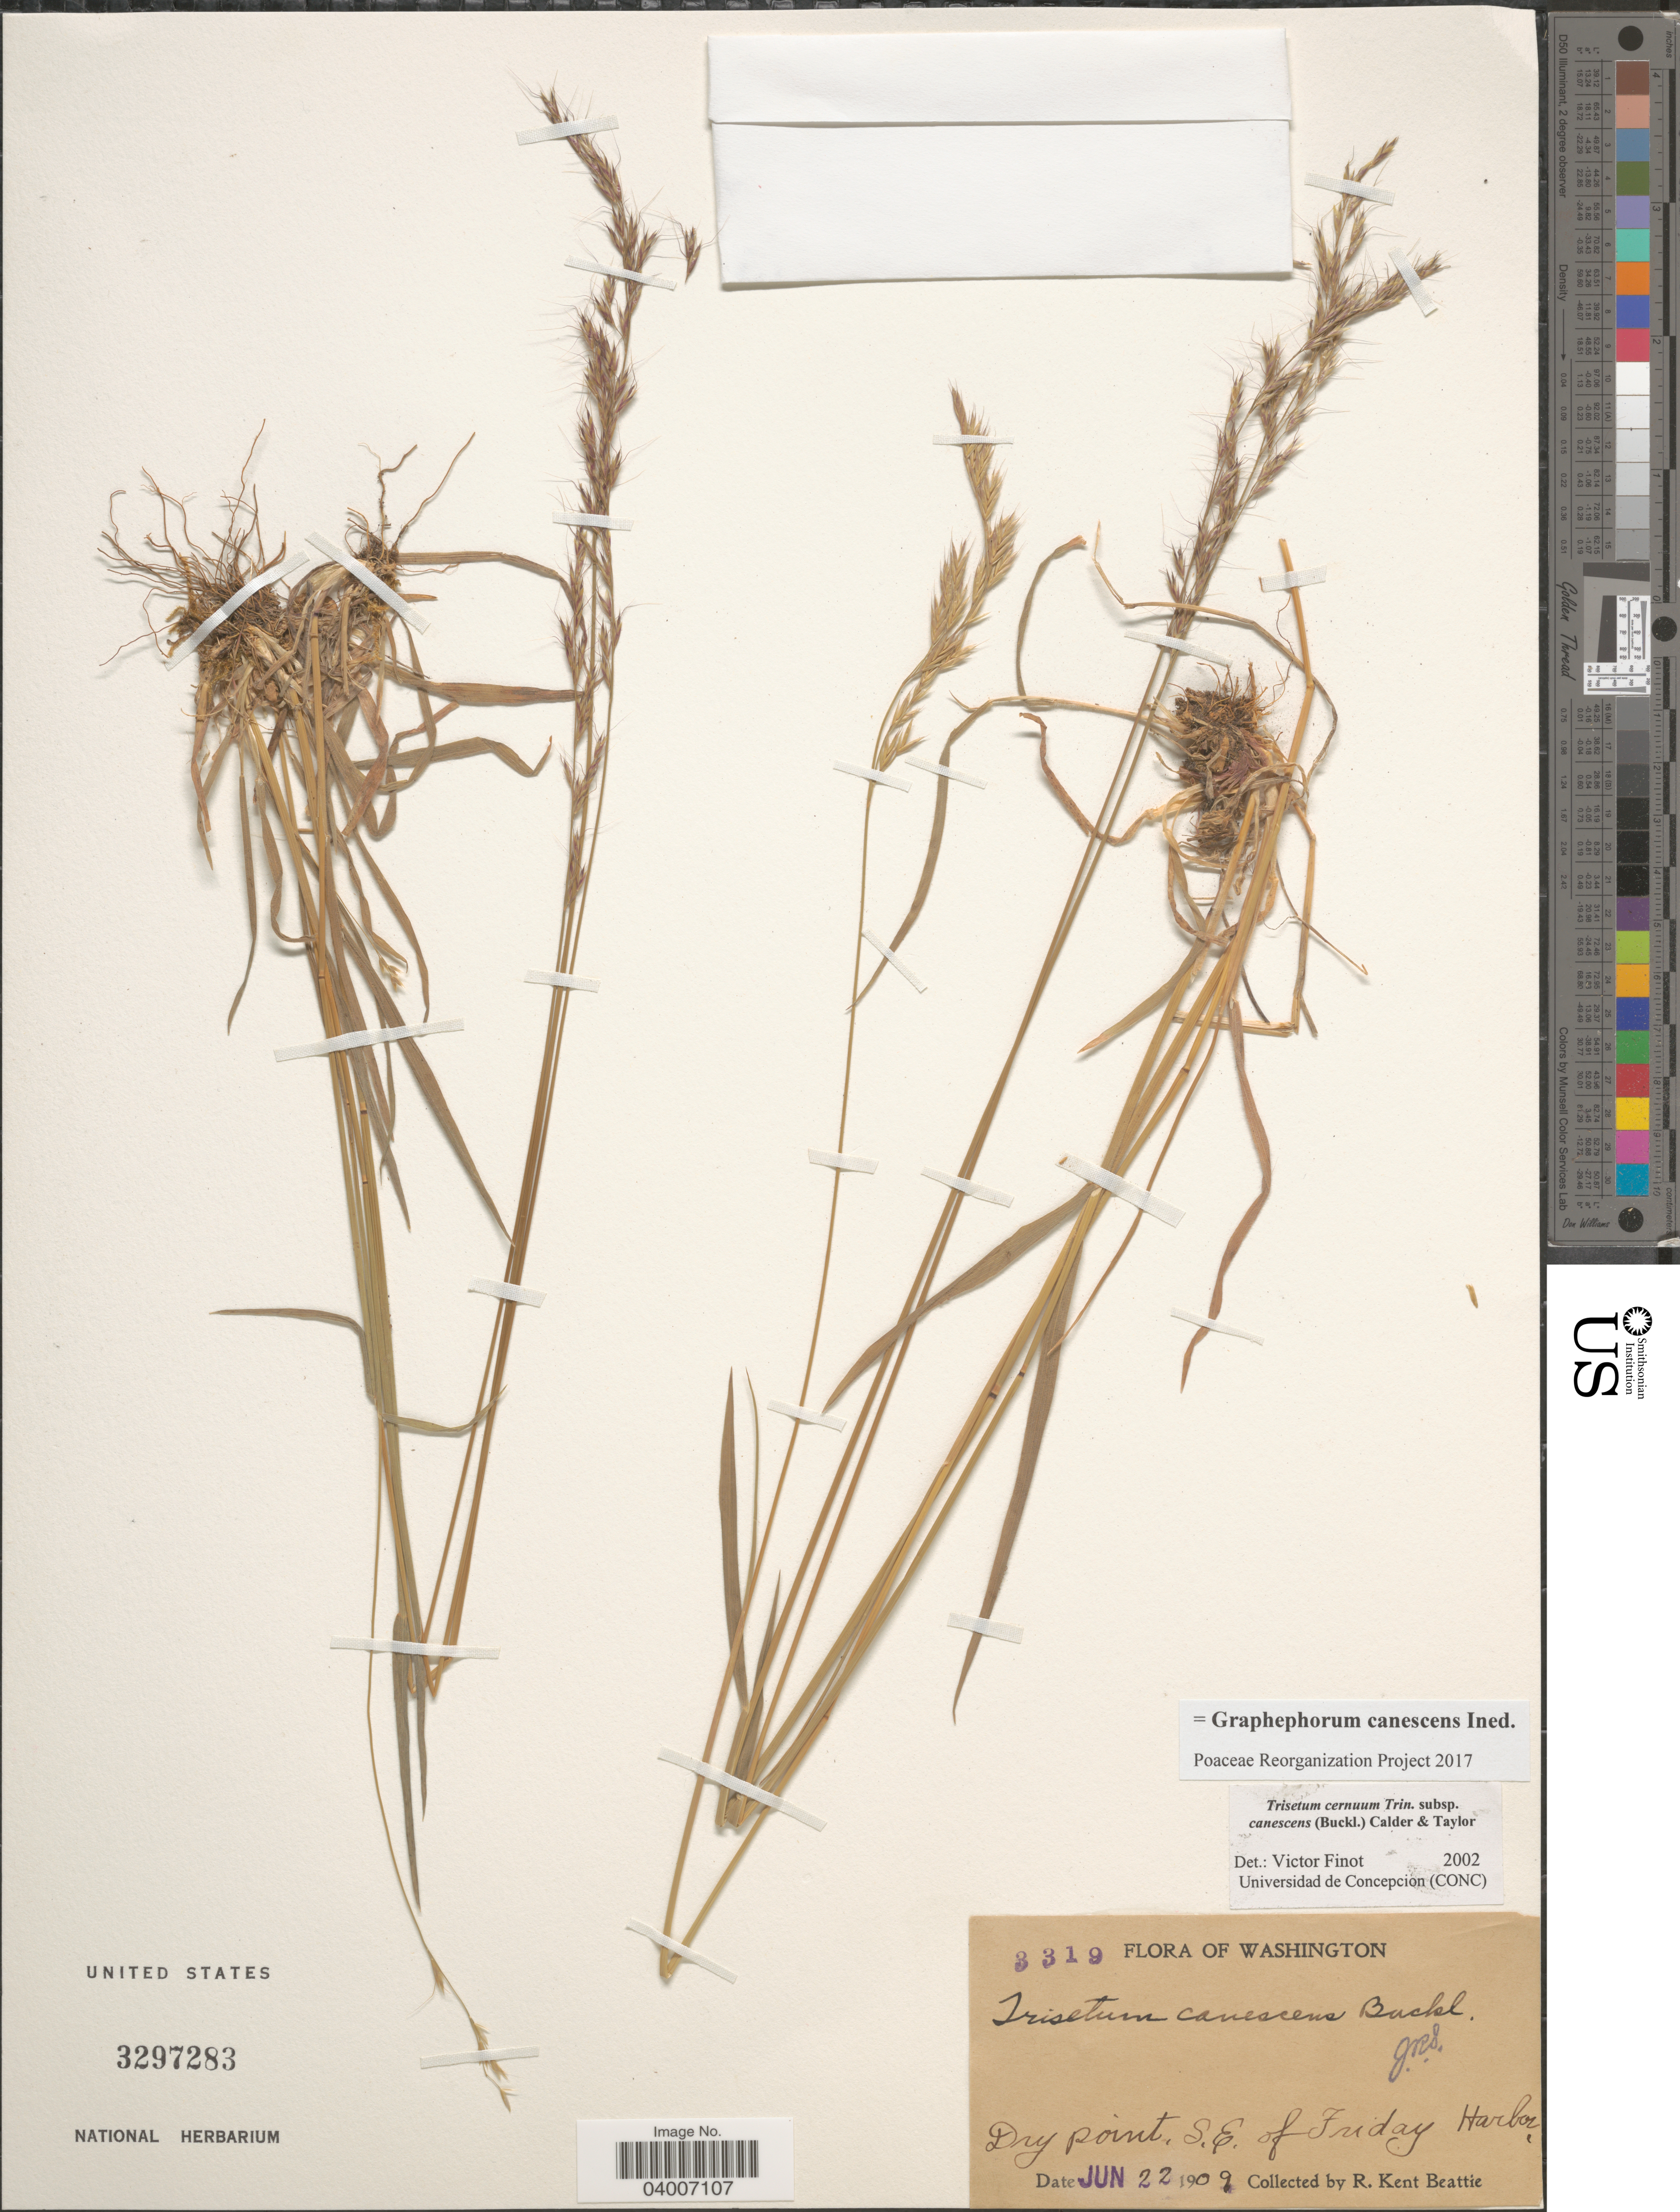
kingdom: Plantae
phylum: Tracheophyta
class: Liliopsida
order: Poales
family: Poaceae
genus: Graphephorum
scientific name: Graphephorum canescens ined.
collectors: R. K. Beattie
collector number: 3319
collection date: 1909-06-22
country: United States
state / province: Washington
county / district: San Juan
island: San Juan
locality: Dry point, S.E. of Friday Harbor.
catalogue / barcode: US 3297283